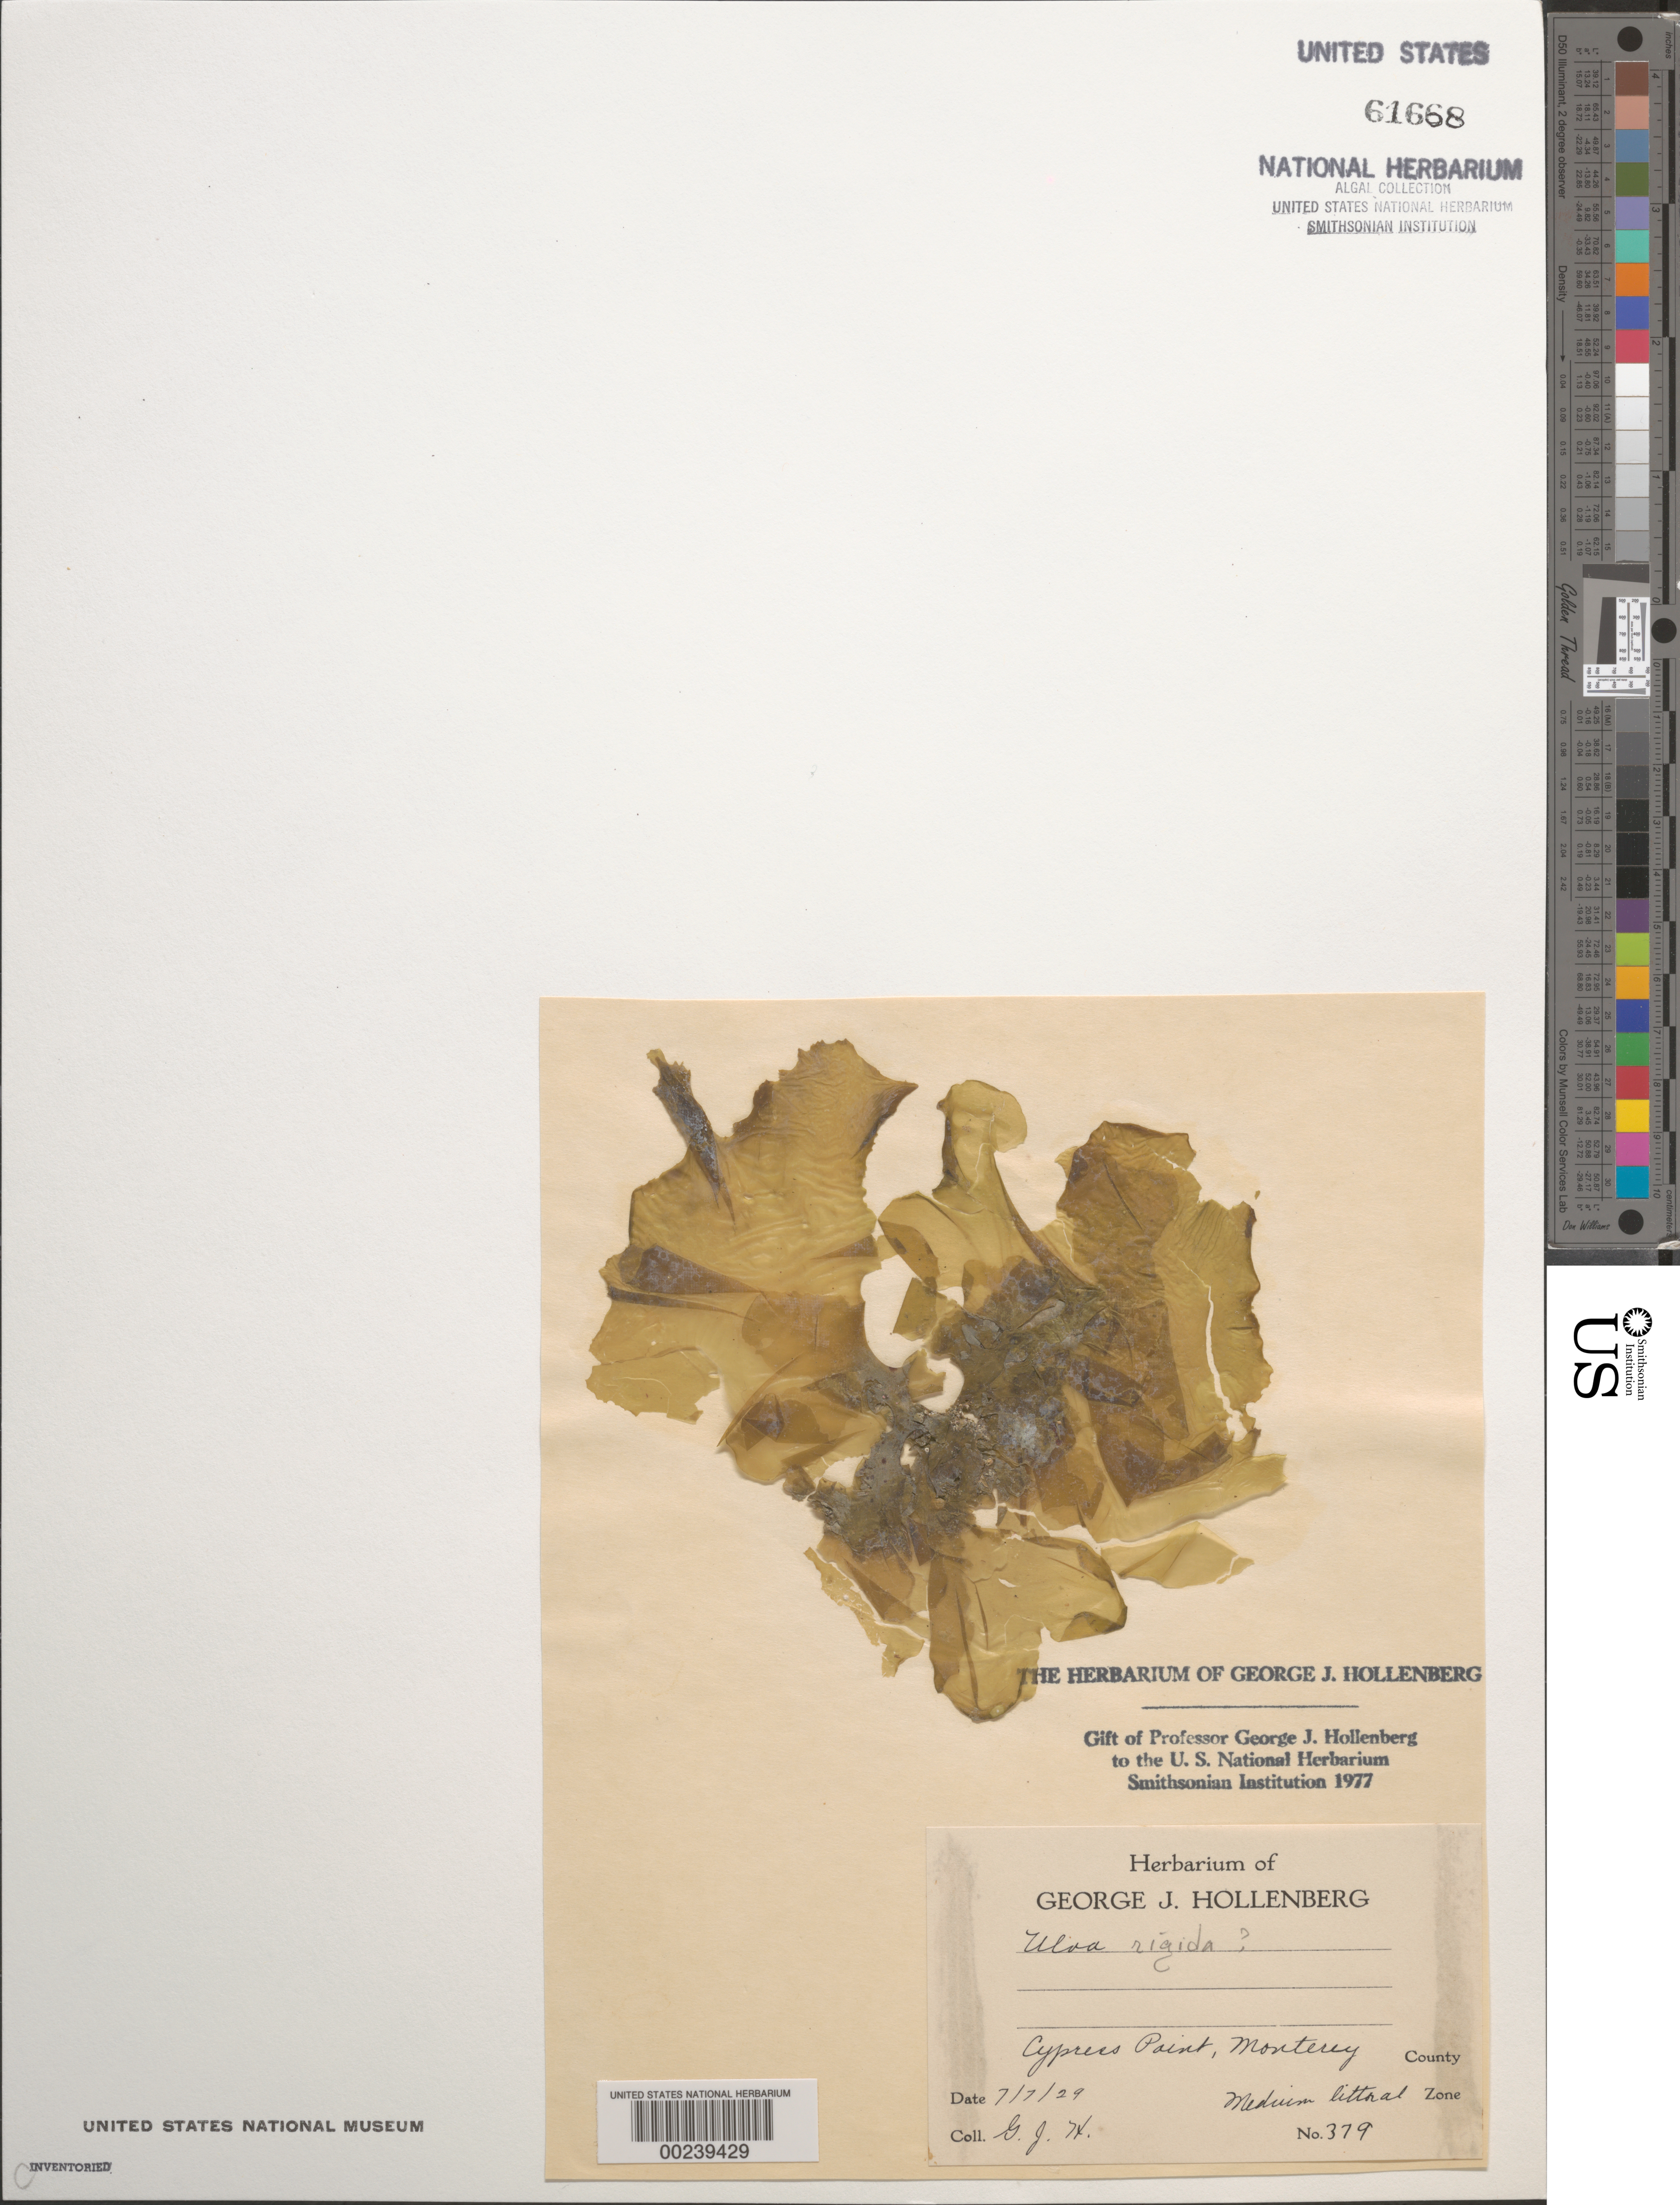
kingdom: Plantae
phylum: Chlorophyta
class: Ulvophyceae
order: Ulvales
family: Ulvaceae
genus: Ulva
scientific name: Ulva rigida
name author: C. Agardh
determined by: Hollenberg, George J.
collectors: G. Hollenberg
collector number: GJH 379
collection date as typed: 07 Jul 1929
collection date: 1929-07-07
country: United States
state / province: California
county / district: Monterey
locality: Cypress Point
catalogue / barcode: US 61668